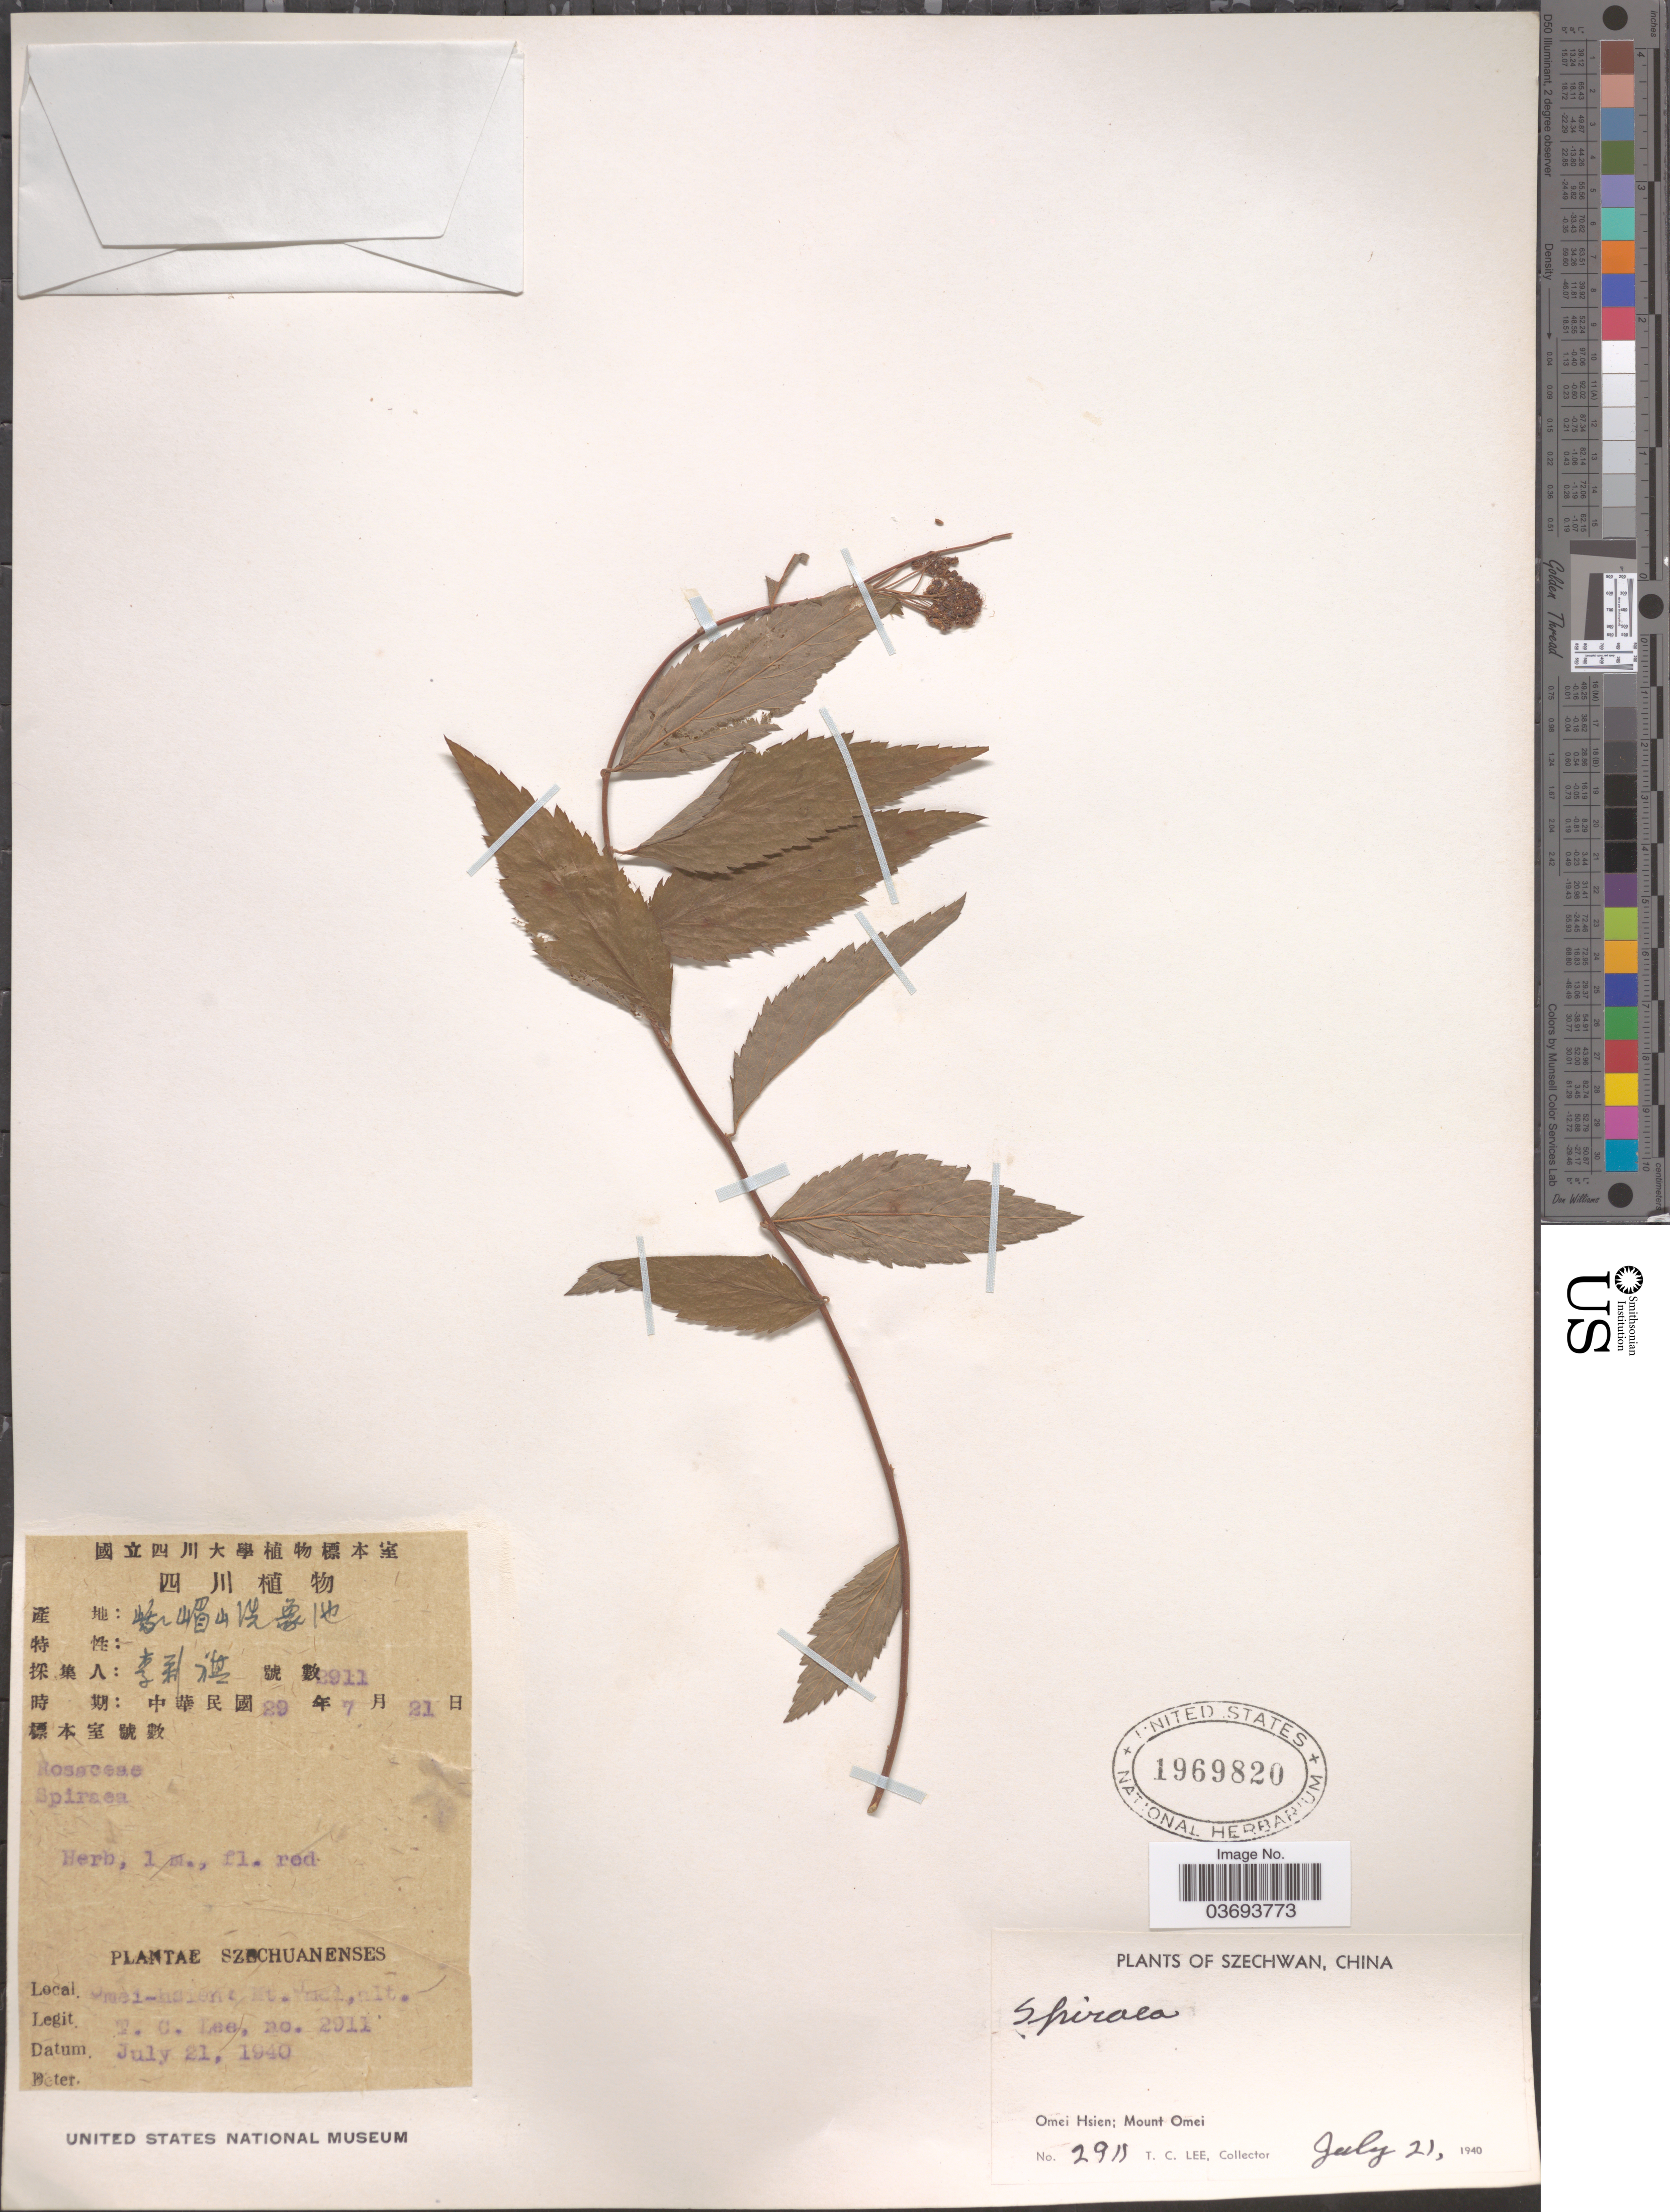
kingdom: Plantae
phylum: Tracheophyta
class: Magnoliopsida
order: Rosales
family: Rosaceae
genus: Spiraea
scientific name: Spiraea sp.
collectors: T. Lee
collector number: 2911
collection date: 1940-07-21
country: China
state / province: Sichuan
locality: Szechuanenses. Omei-hsien: Mt. Omei.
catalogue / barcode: US 1969820